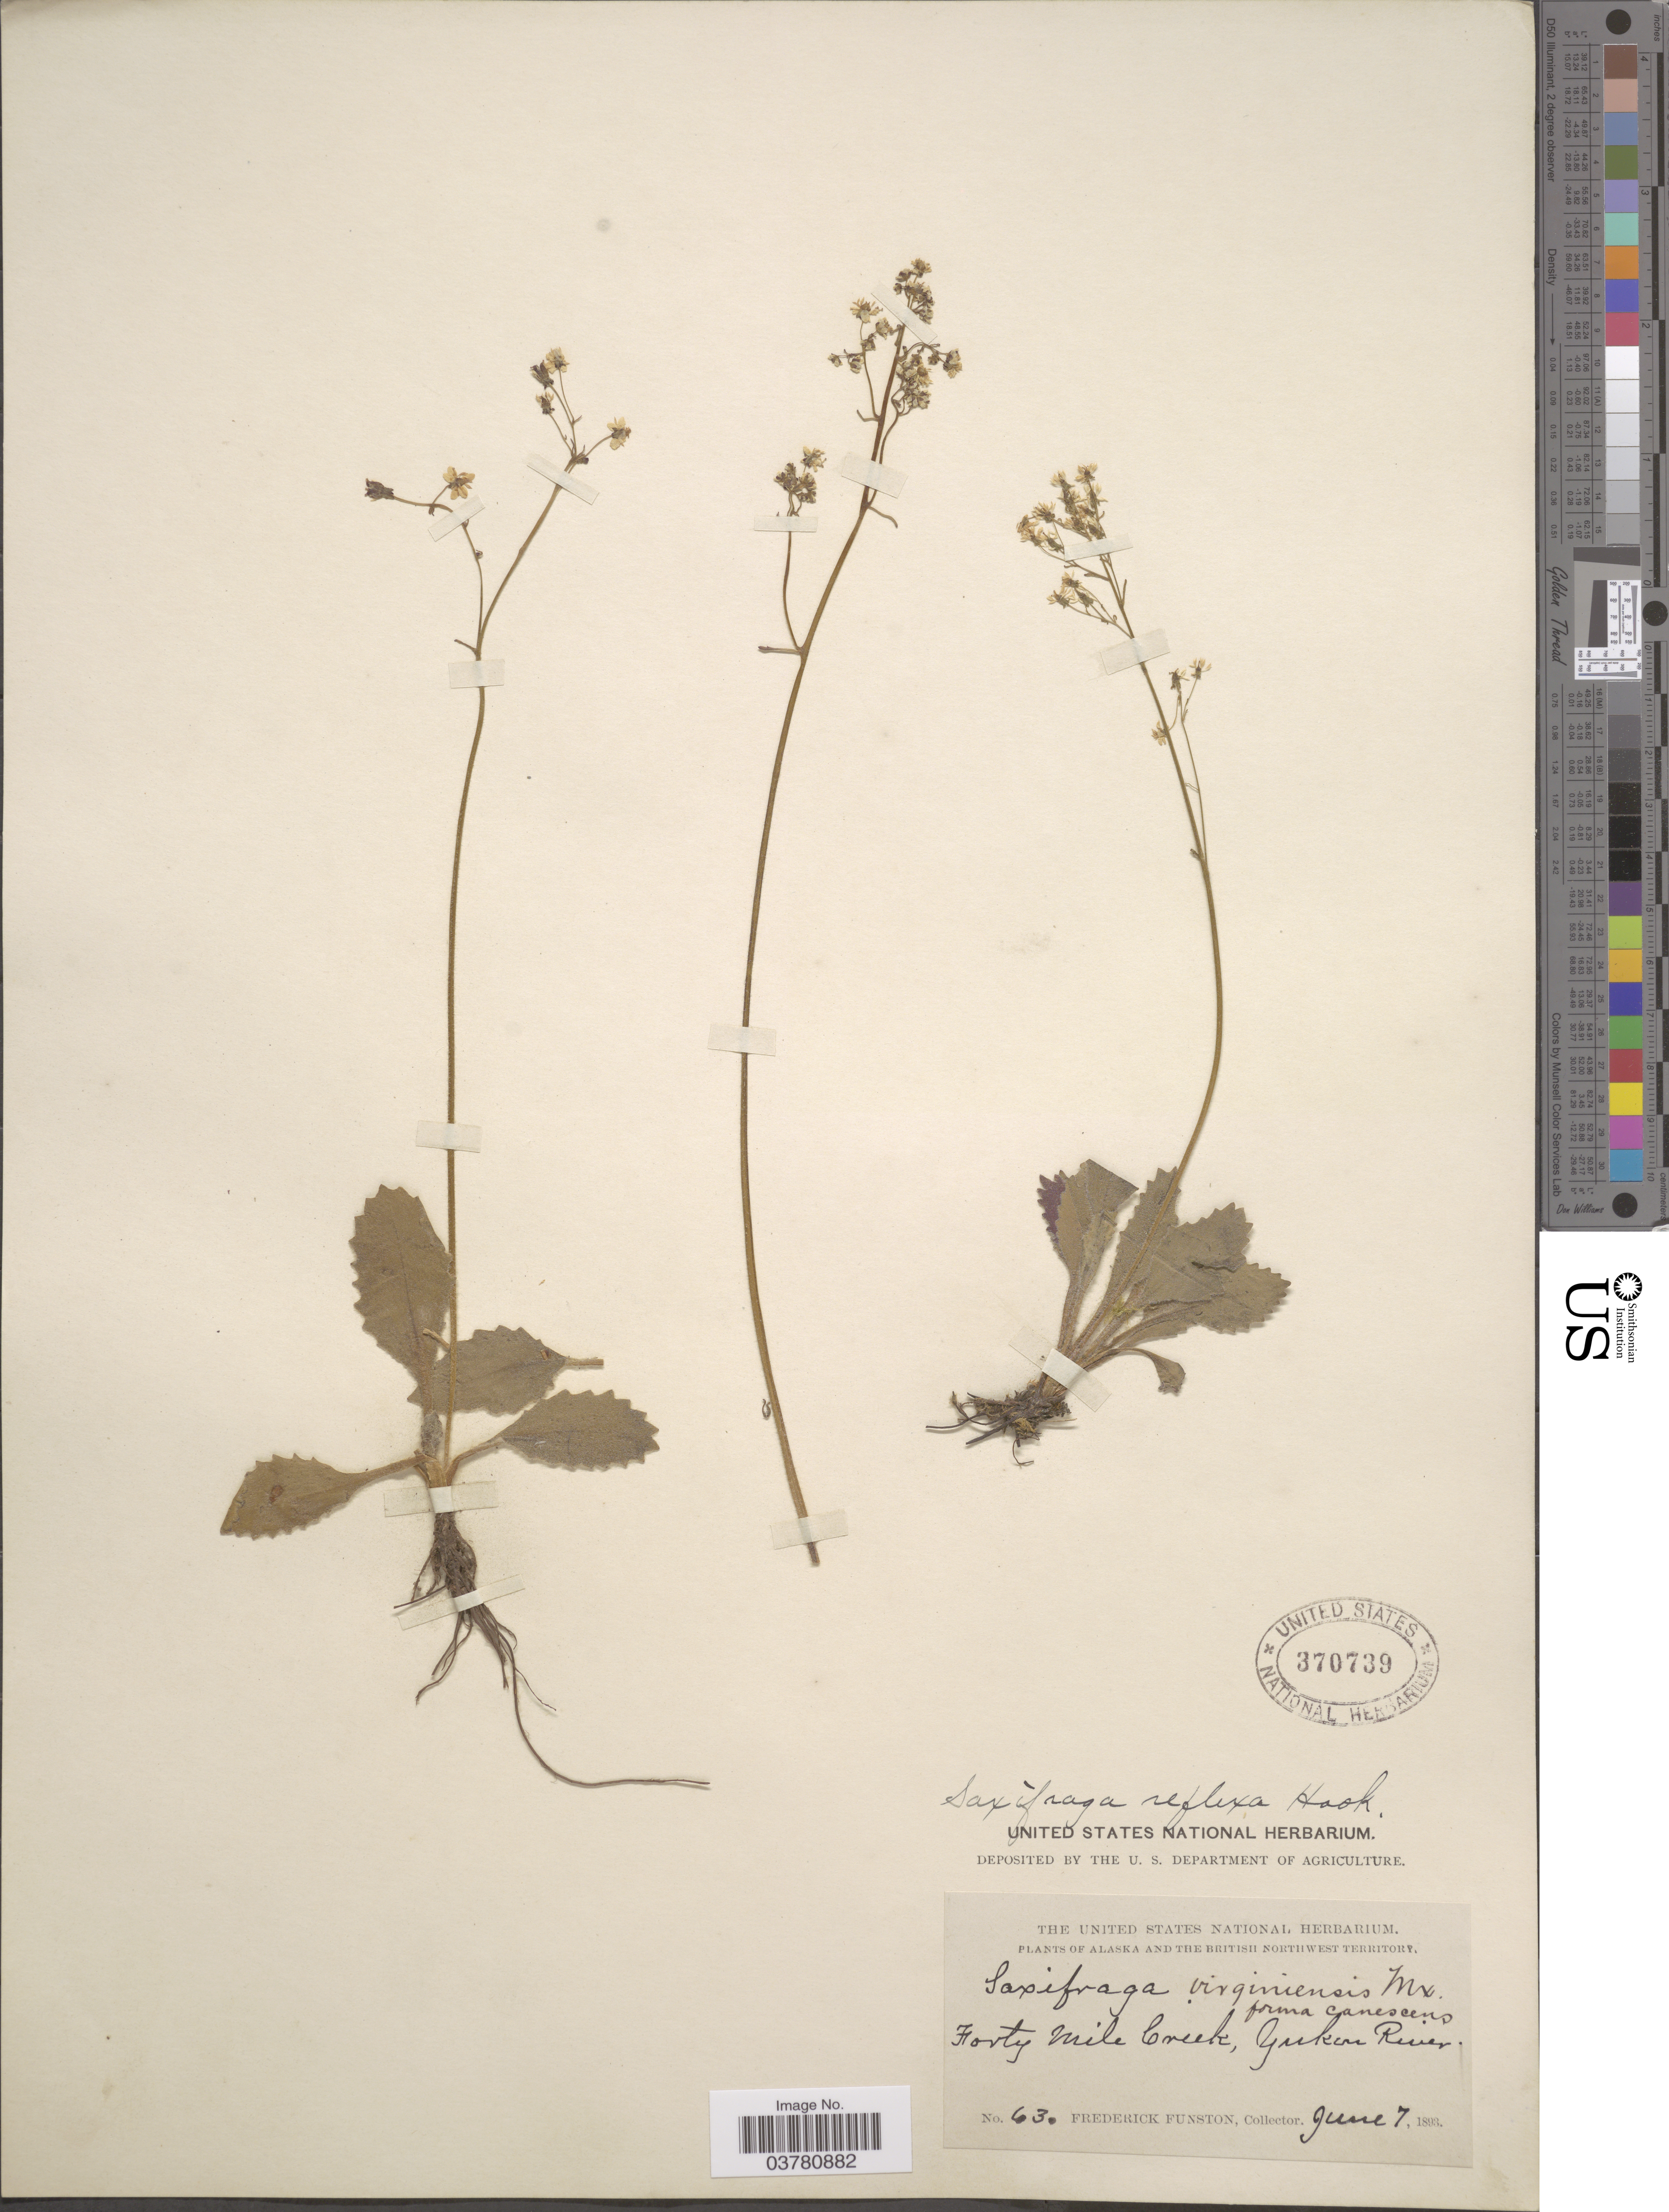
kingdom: Plantae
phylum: Tracheophyta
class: Magnoliopsida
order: Saxifragales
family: Saxifragaceae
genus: Micranthes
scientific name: Micranthes reflexa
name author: (Hook.) Small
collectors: F. Funston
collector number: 630*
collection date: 1893-06-07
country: Canada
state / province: Yukon Territory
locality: Forty Mile Creek, Yukon River.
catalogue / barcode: US 370739